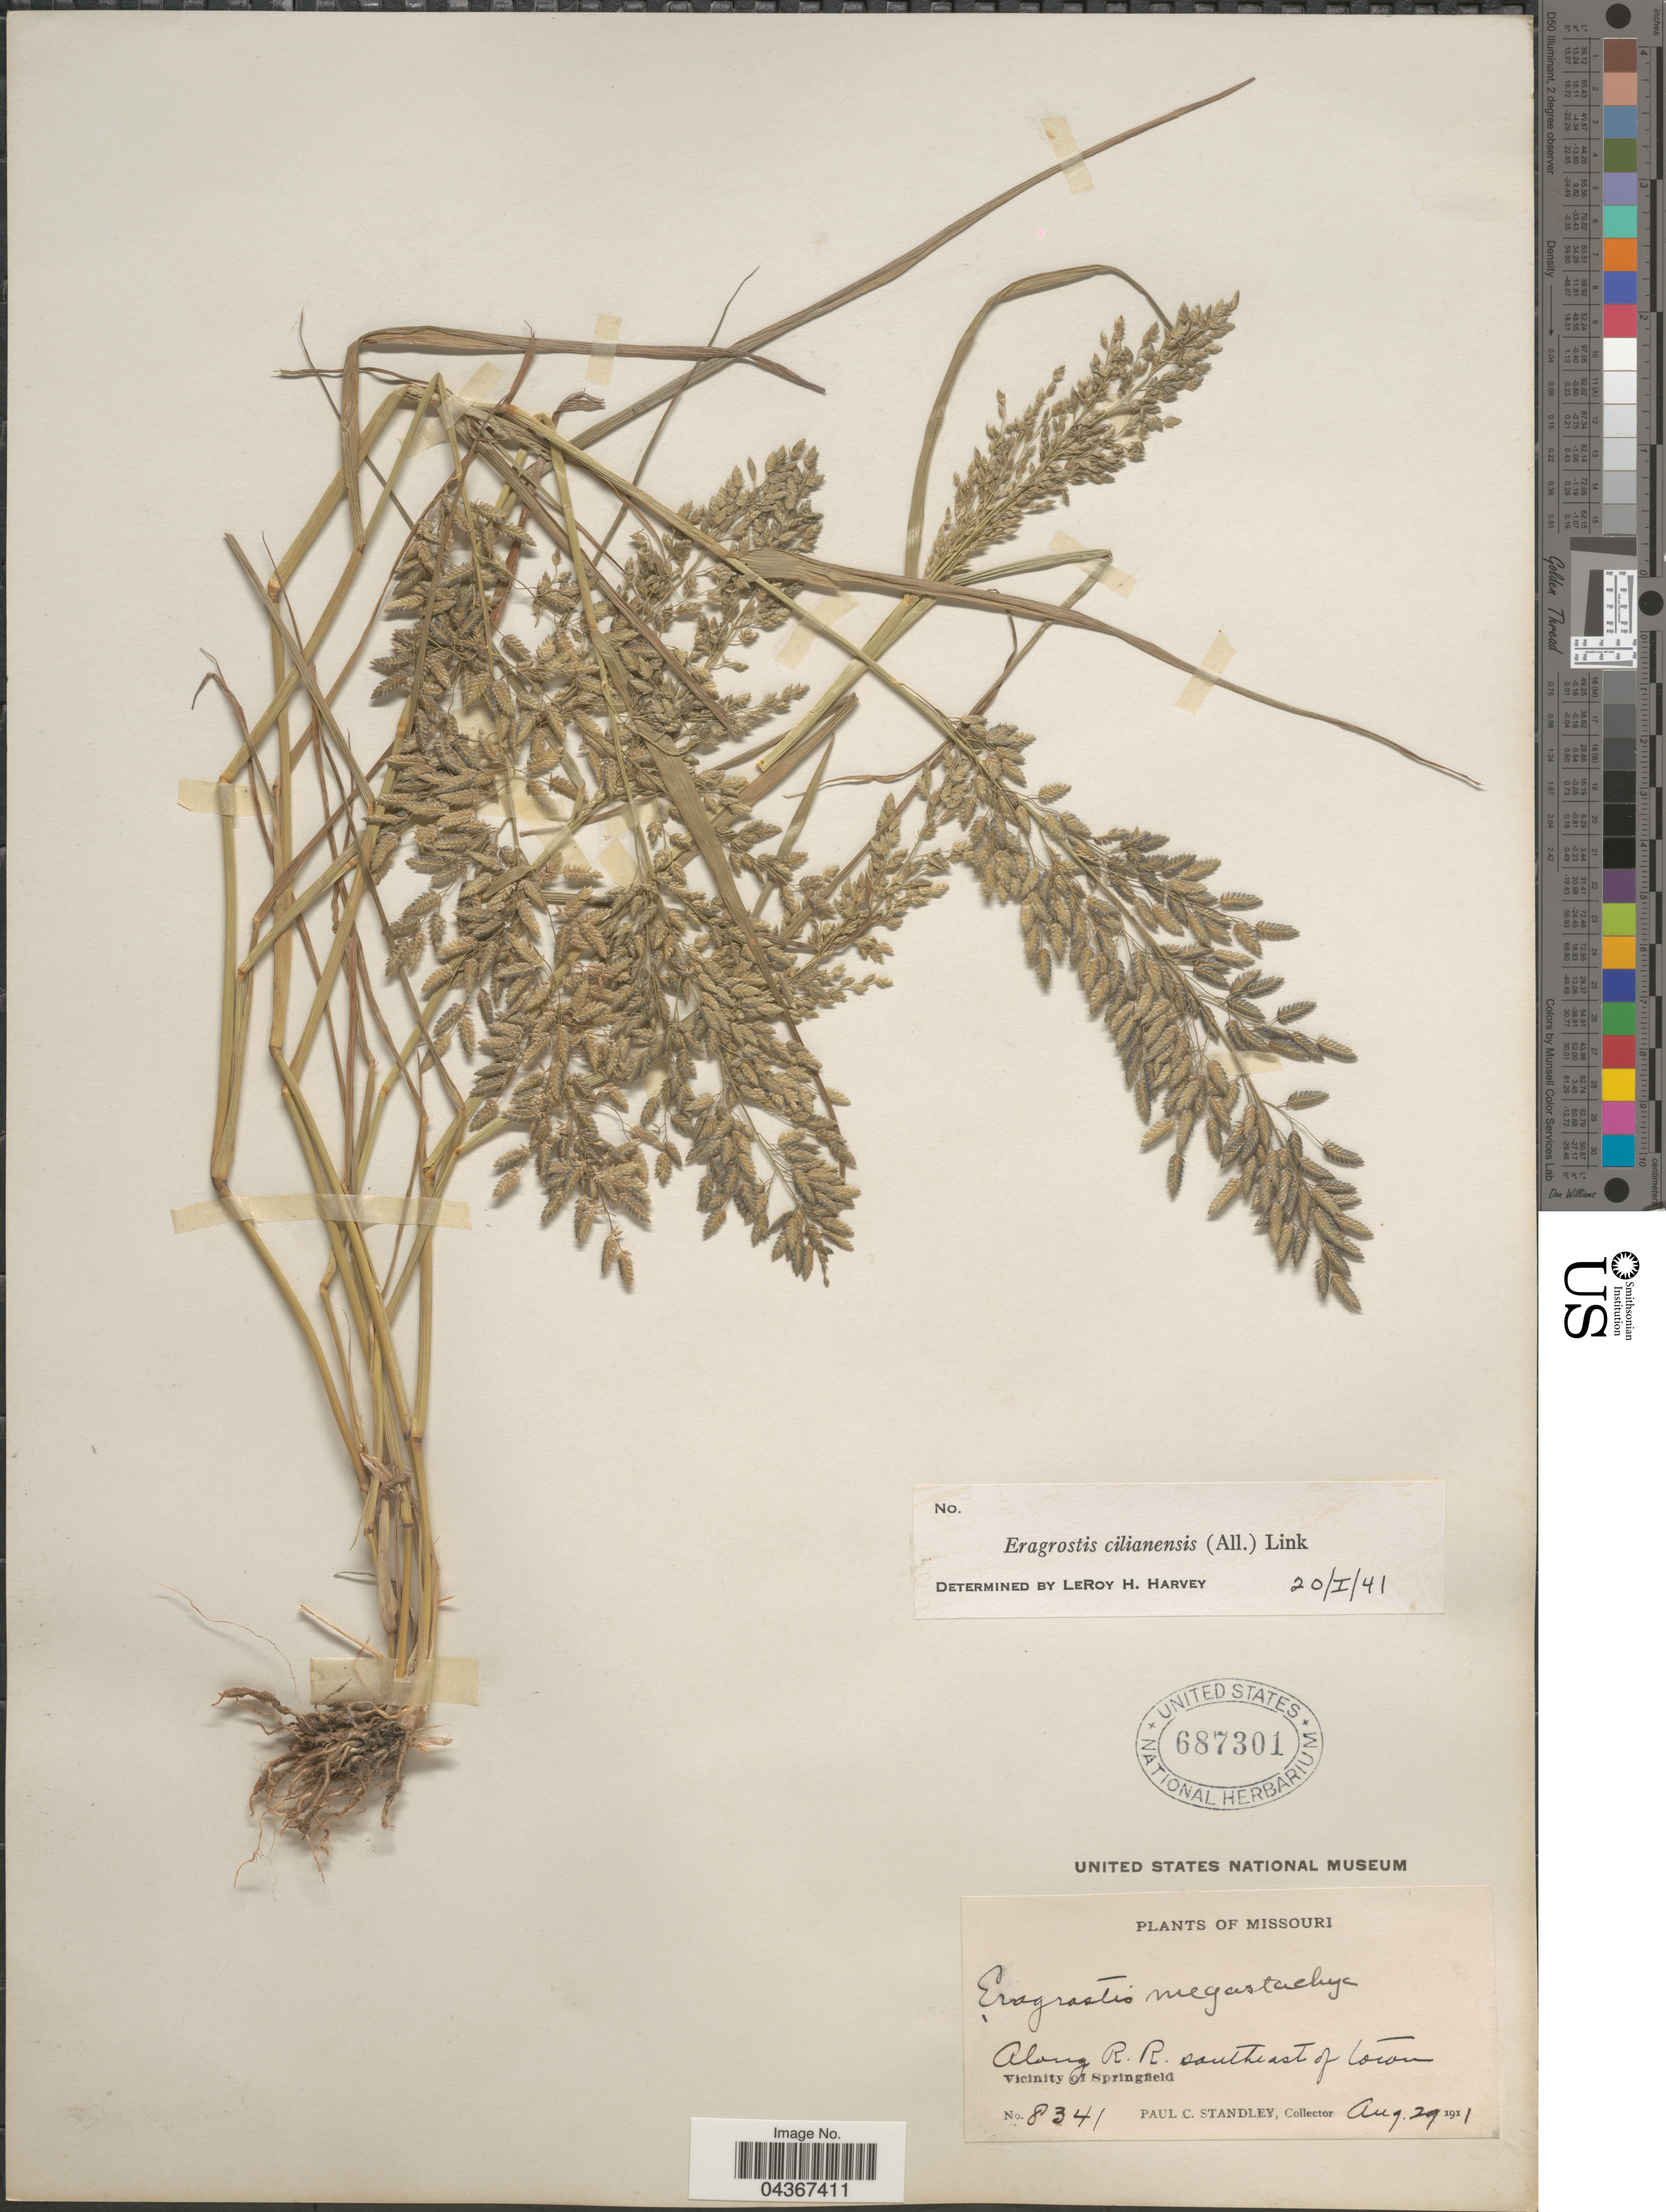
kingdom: Plantae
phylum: Tracheophyta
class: Liliopsida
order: Poales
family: Poaceae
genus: Eragrostis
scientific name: Eragrostis cilianensis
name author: (Bellardi) Vignolo ex Janch.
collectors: P. C. Standley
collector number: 8341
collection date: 1911-08-29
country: United States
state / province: Missouri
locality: Along R. R. southeast of town. Vicinity of Springfield.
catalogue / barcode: US 687301